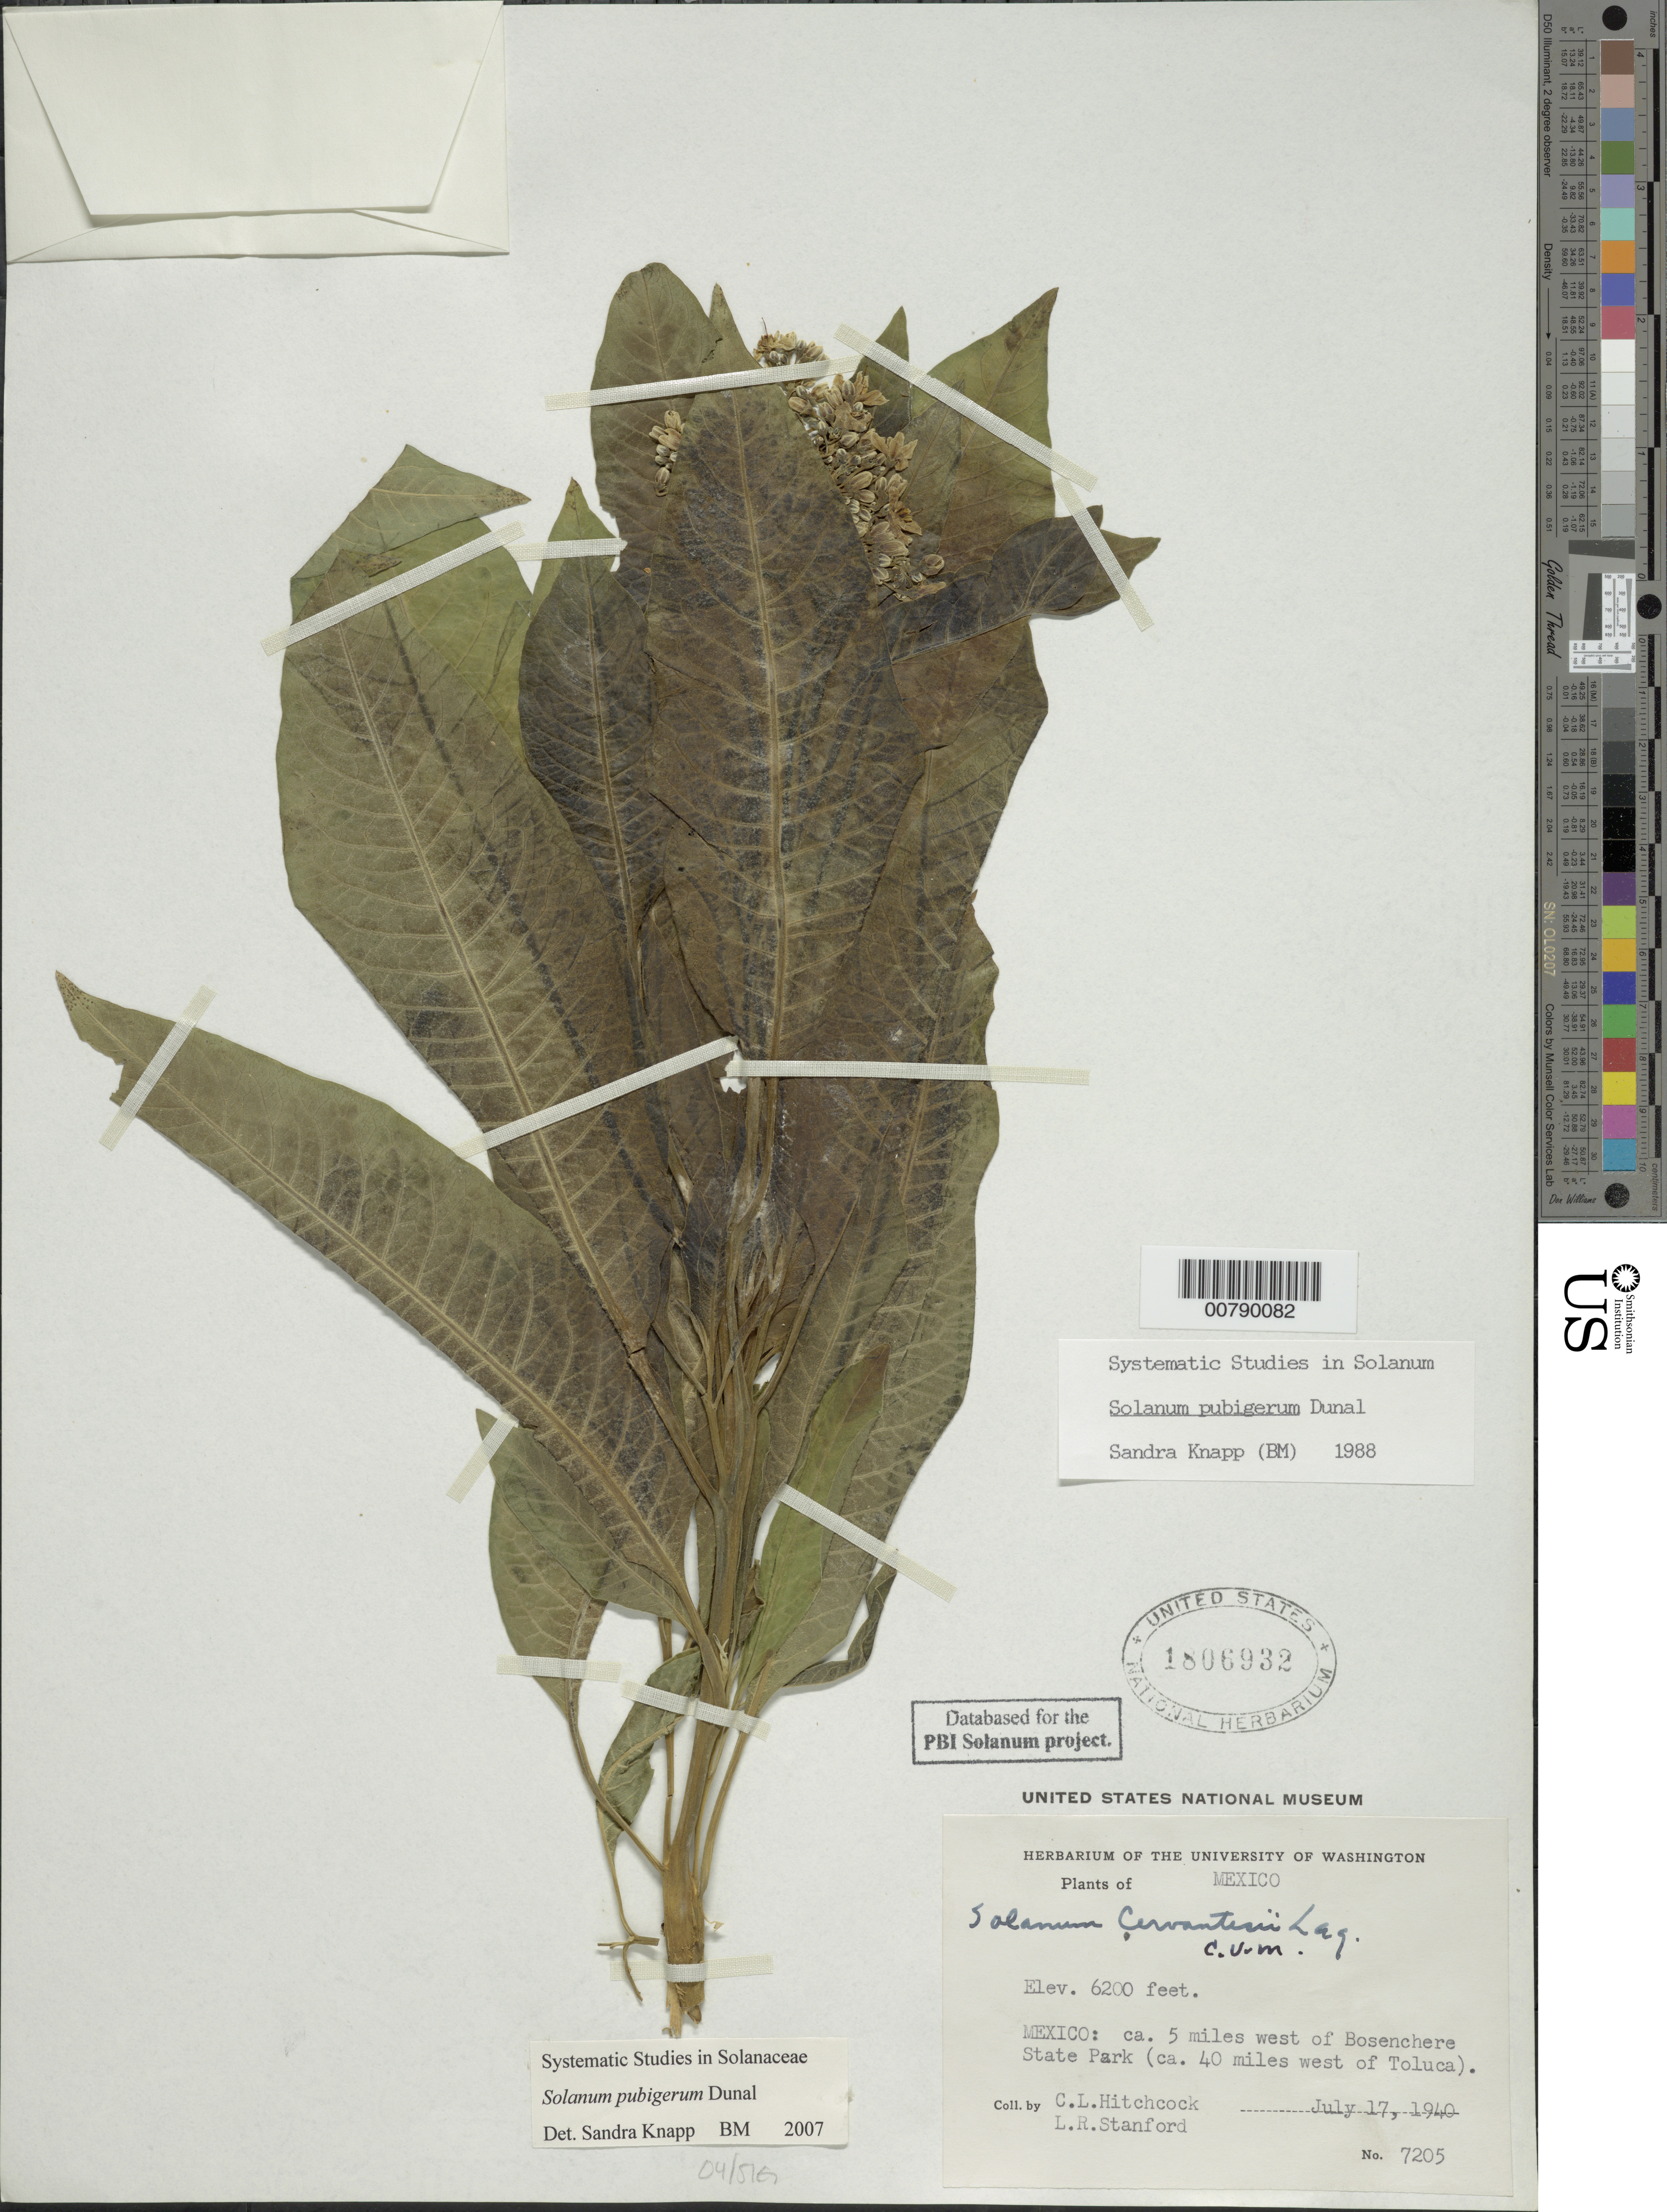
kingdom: Plantae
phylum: Tracheophyta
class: Magnoliopsida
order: Solanales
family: Solanaceae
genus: Solanum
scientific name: Solanum pubigerum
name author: Dunal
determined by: Knapp, S. D.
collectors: C. L. Hitchcock & L. R. Stanford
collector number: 7205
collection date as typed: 17 Jul 1940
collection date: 1940-07-17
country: Mexico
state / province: Hidalgo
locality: ca. 5 miles west of Bosenchere State Park (ca. 40 miles west of Toluca)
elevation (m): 1890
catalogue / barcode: US 1806932